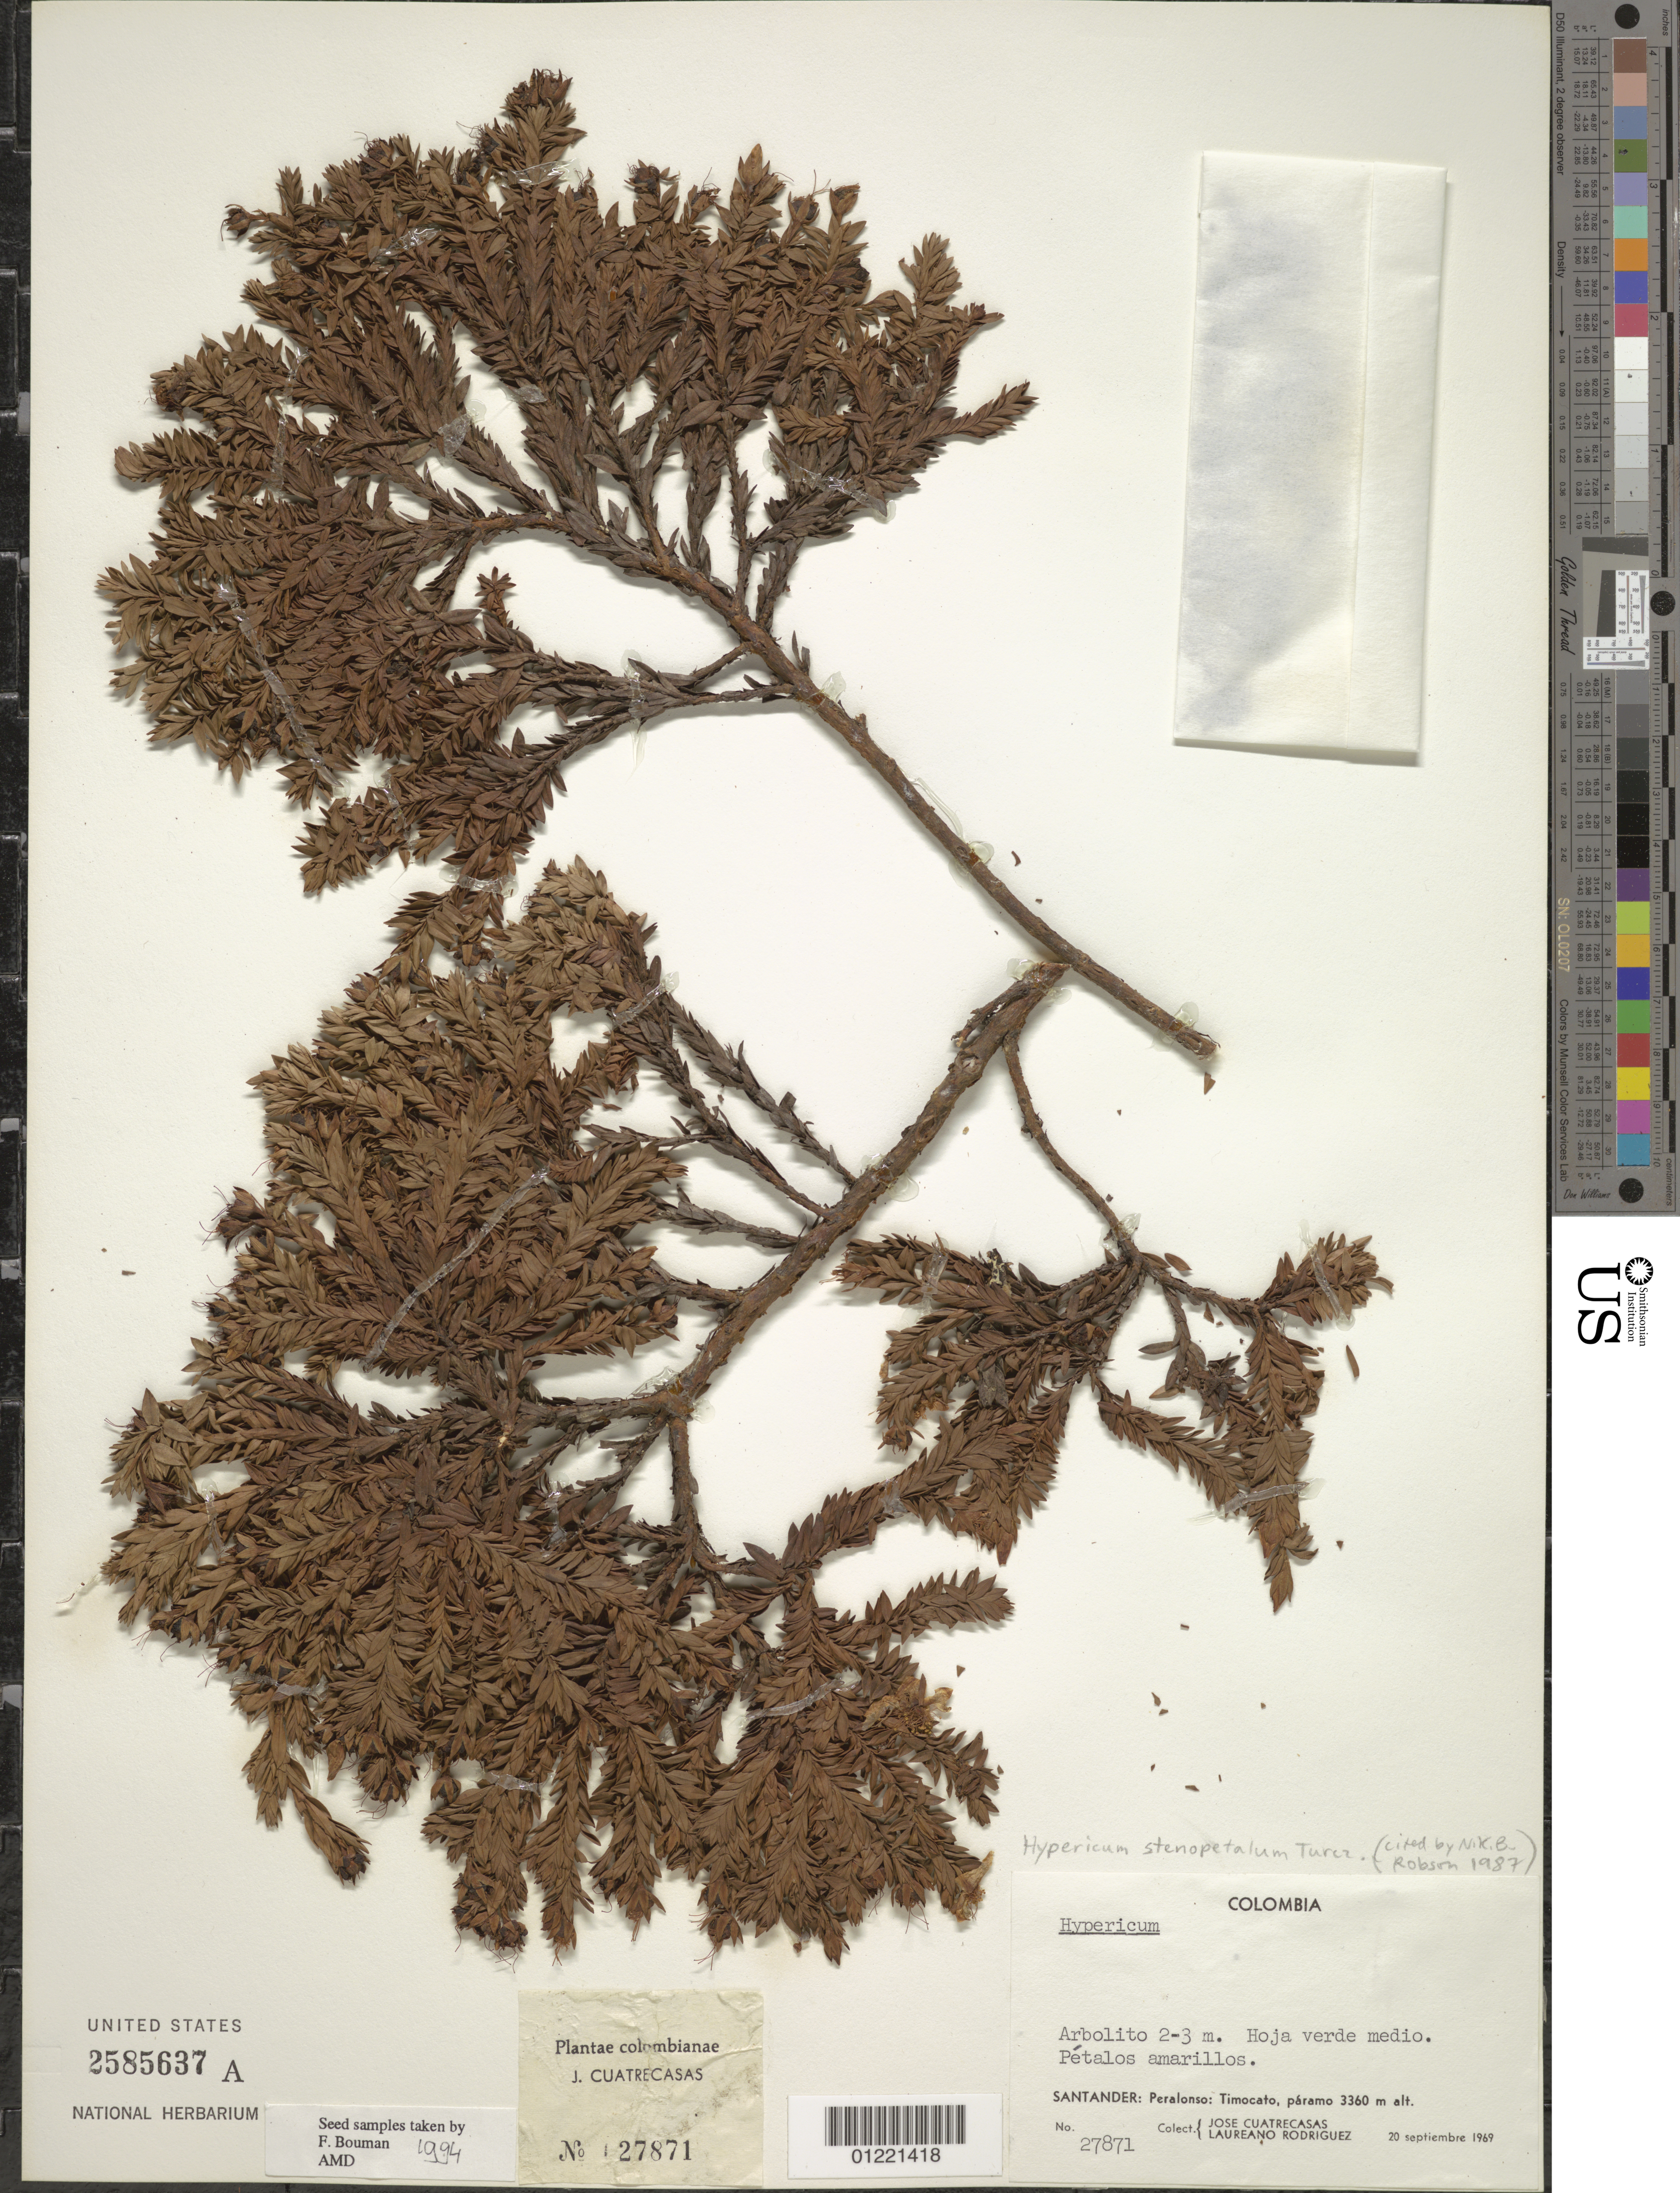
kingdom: Plantae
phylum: Tracheophyta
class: Magnoliopsida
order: Malpighiales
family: Hypericaceae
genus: Hypericum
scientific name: Hypericum stenopetalum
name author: Turcz.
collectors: J. Cuatrecasas & L. Rodriguez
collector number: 27871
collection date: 1969-09-20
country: Colombia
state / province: Santander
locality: Peralonso: Timocato, paramo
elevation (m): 3360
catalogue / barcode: US 2585637A